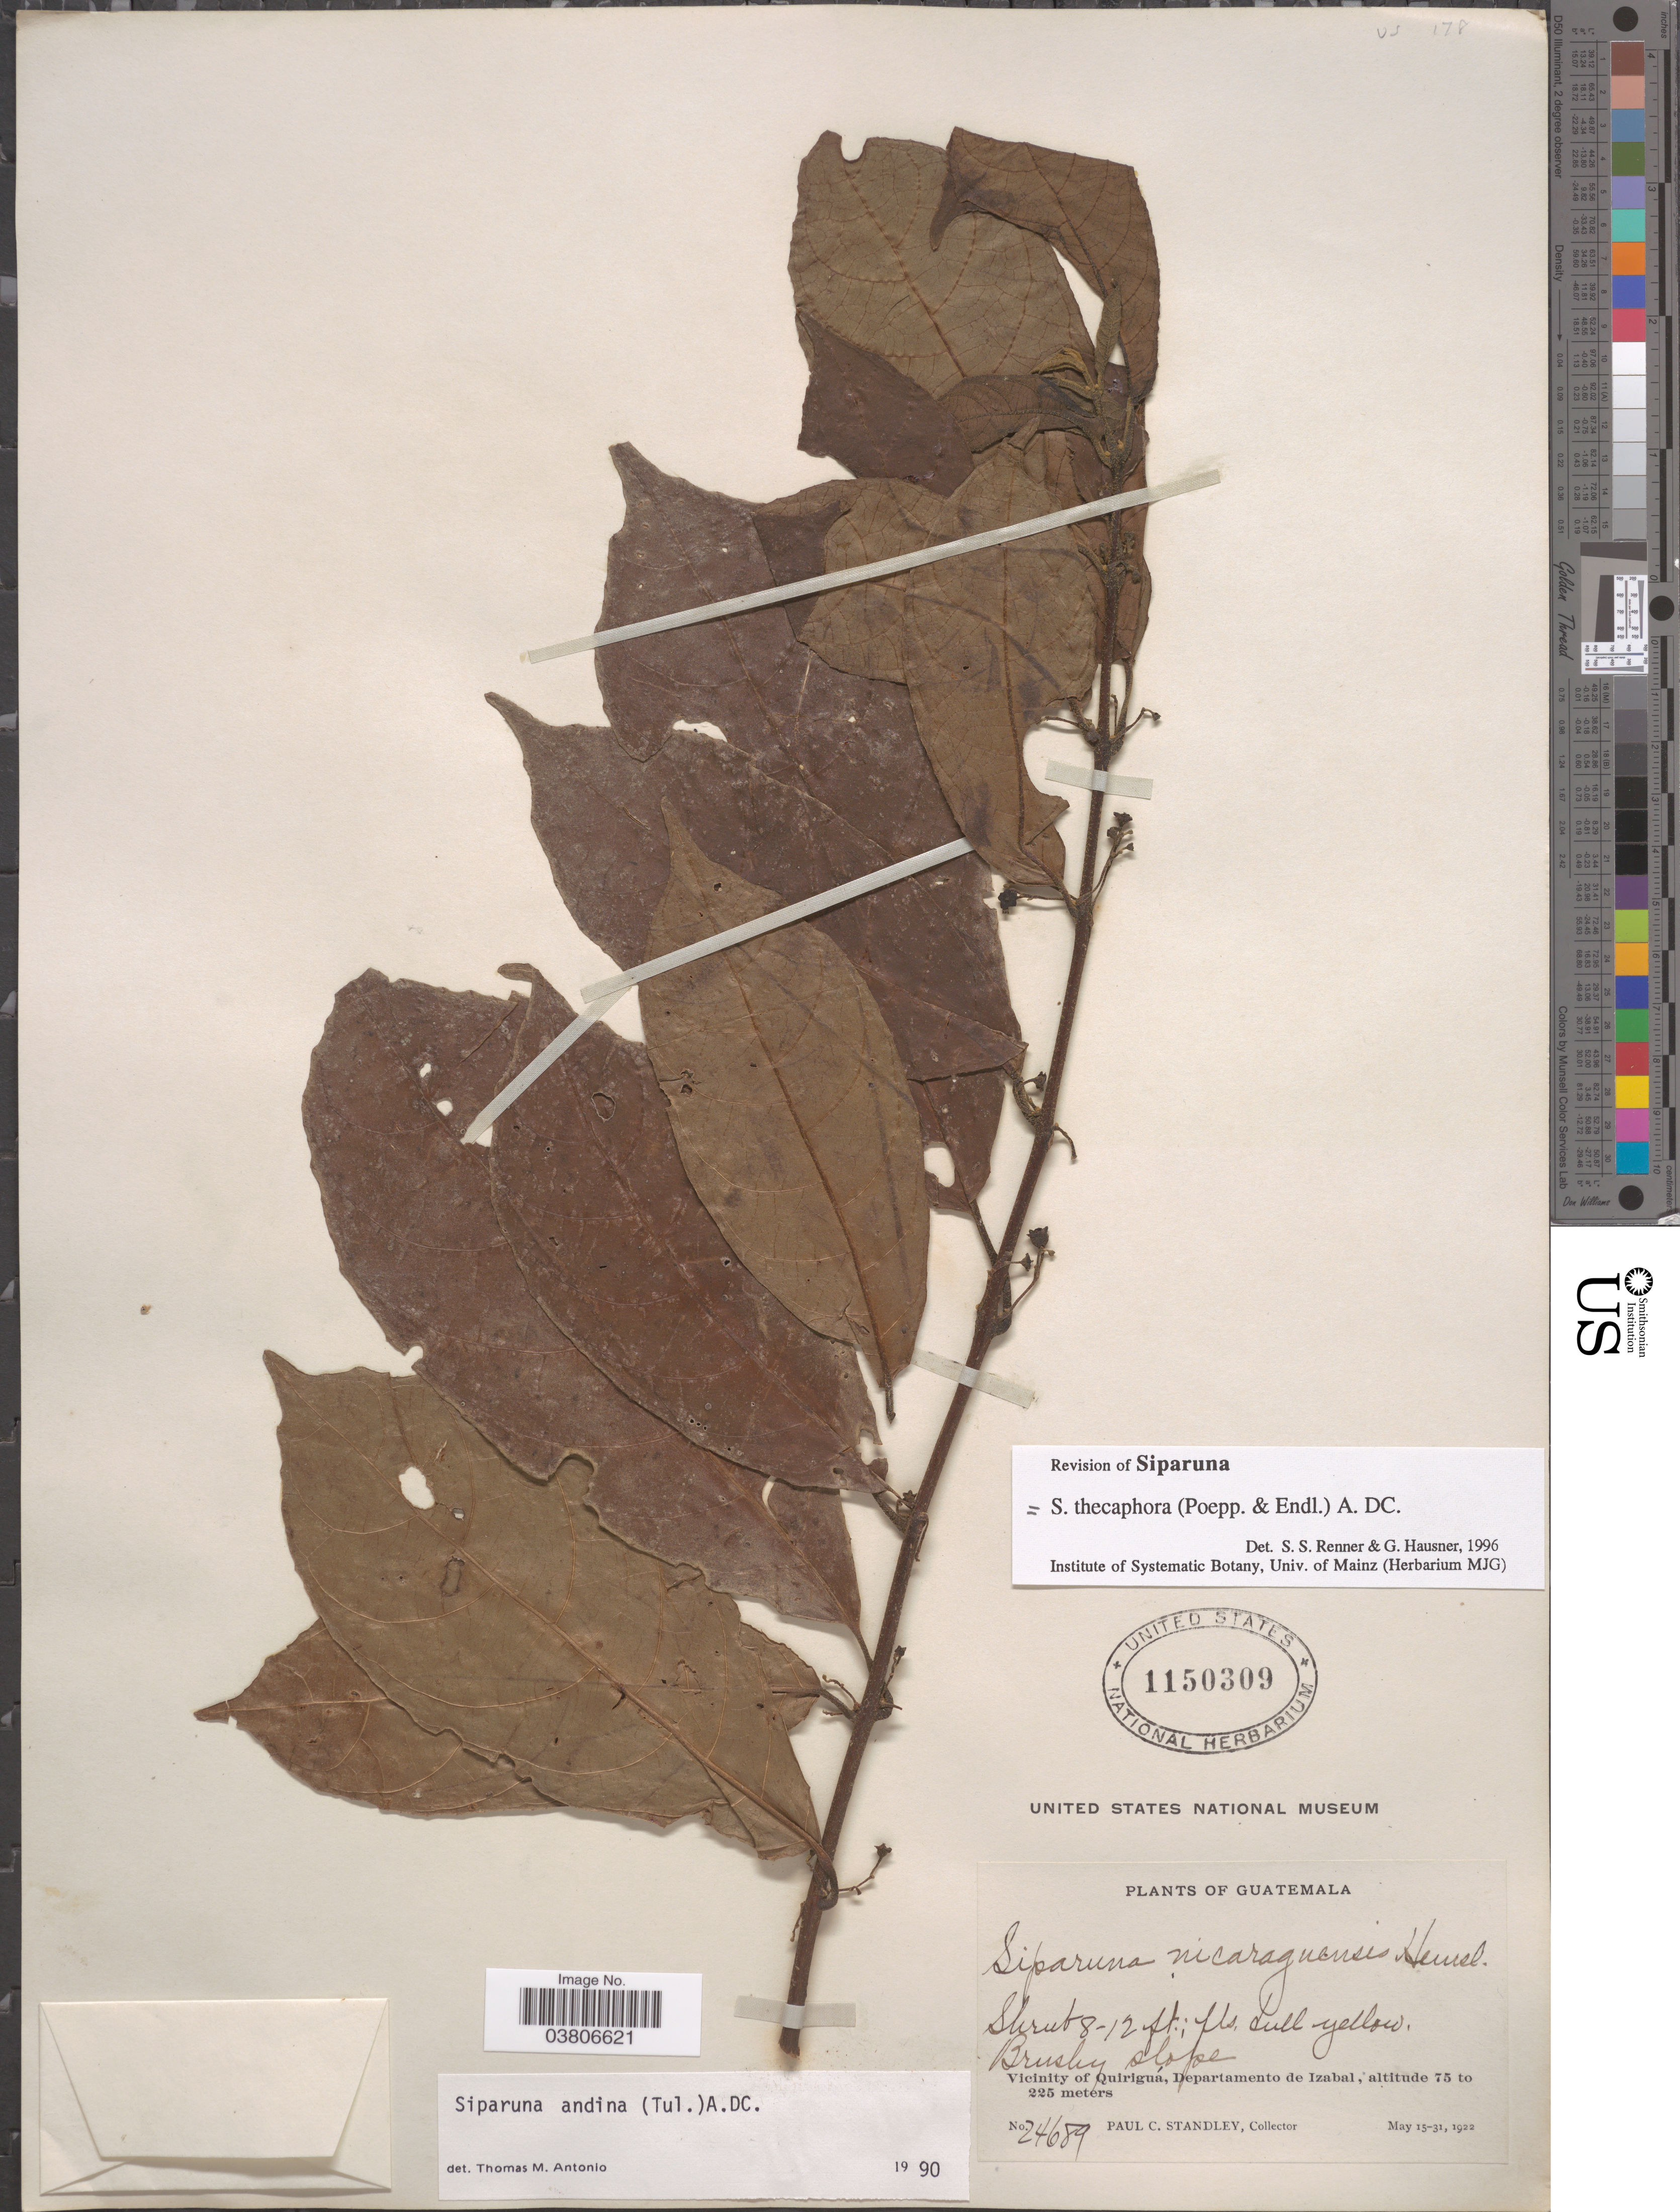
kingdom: Plantae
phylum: Tracheophyta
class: Magnoliopsida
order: Laurales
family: Siparunaceae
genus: Siparuna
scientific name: Siparuna thecaphora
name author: (Poepp. & Endl.) A. DC.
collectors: P. C. Standley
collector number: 24689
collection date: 1922-05-15/1922-05-31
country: Guatemala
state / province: Izabal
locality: Vicinity of Quiriguá, Departamento de Izabal.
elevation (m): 75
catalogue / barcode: US 1150309